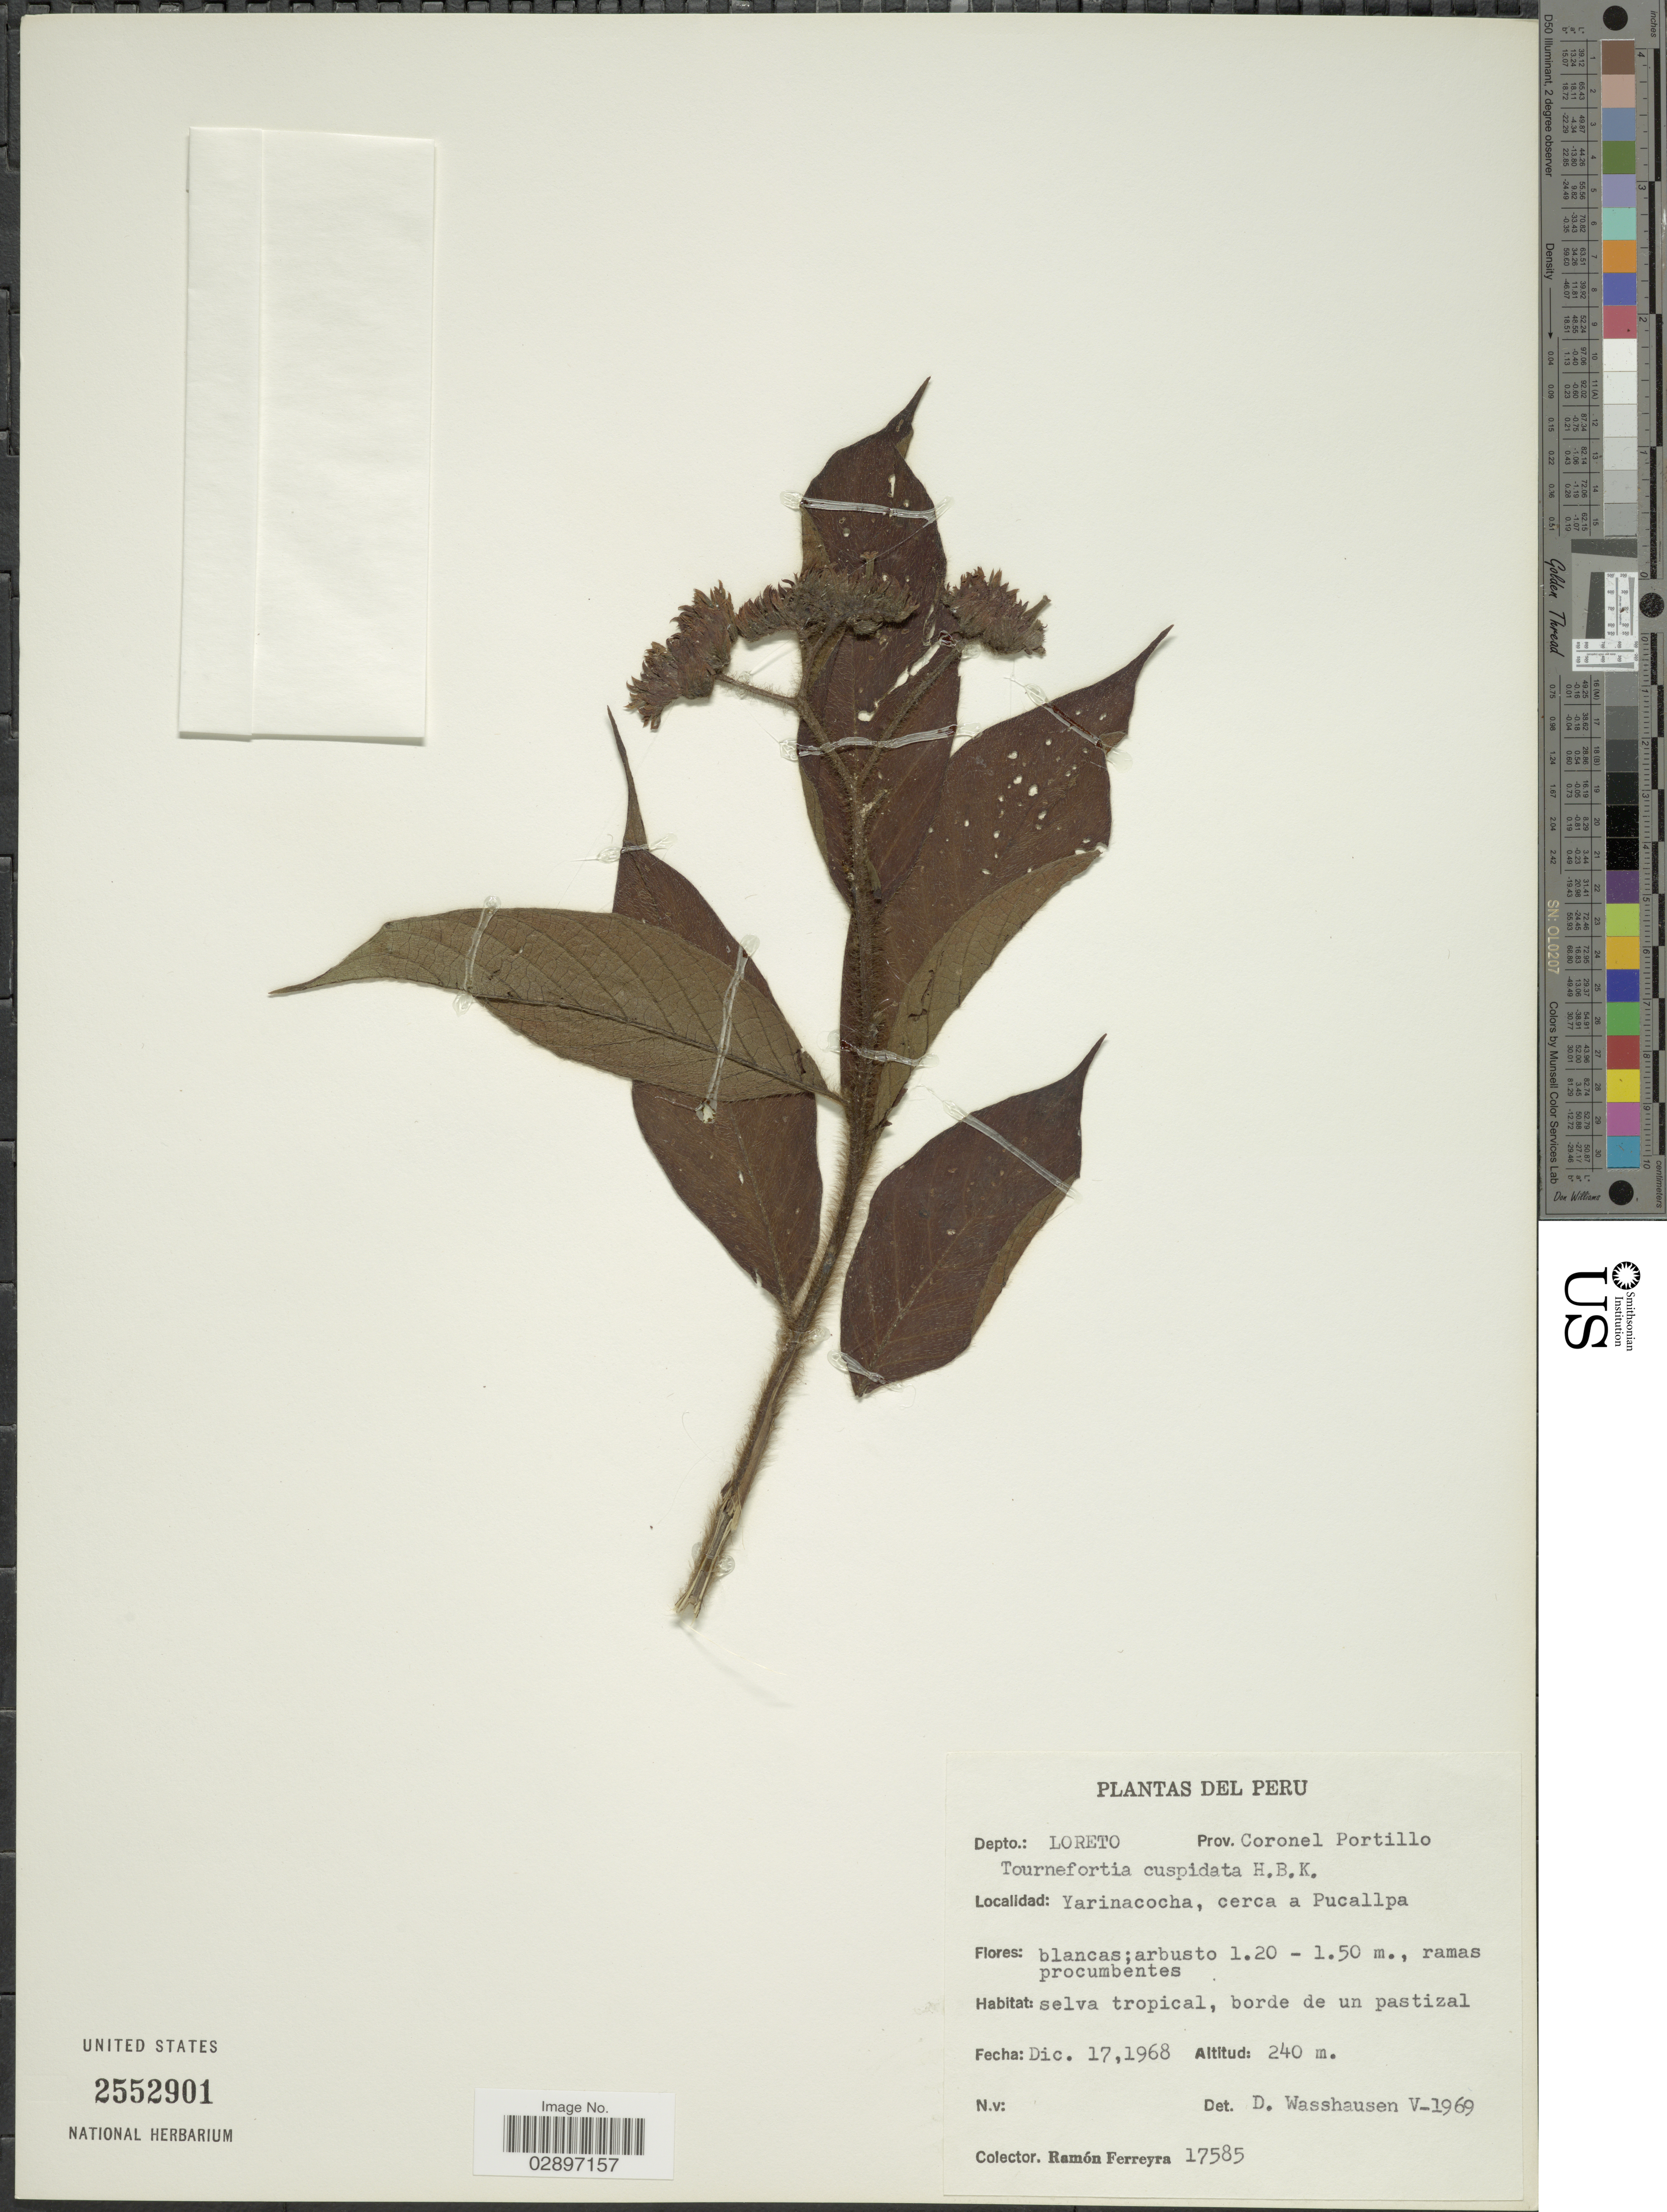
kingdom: Plantae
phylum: Tracheophyta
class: Magnoliopsida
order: Boraginales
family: Heliotropiaceae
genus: Tournefortia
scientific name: Tournefortia cuspidata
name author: Kunth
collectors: R. A. Ferreyra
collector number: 17585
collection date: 1968-12-17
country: Peru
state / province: Loreto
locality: Prov. Coronel Portillo. Yarinacocha, cerca a Pucallpa.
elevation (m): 240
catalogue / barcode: US 2552901